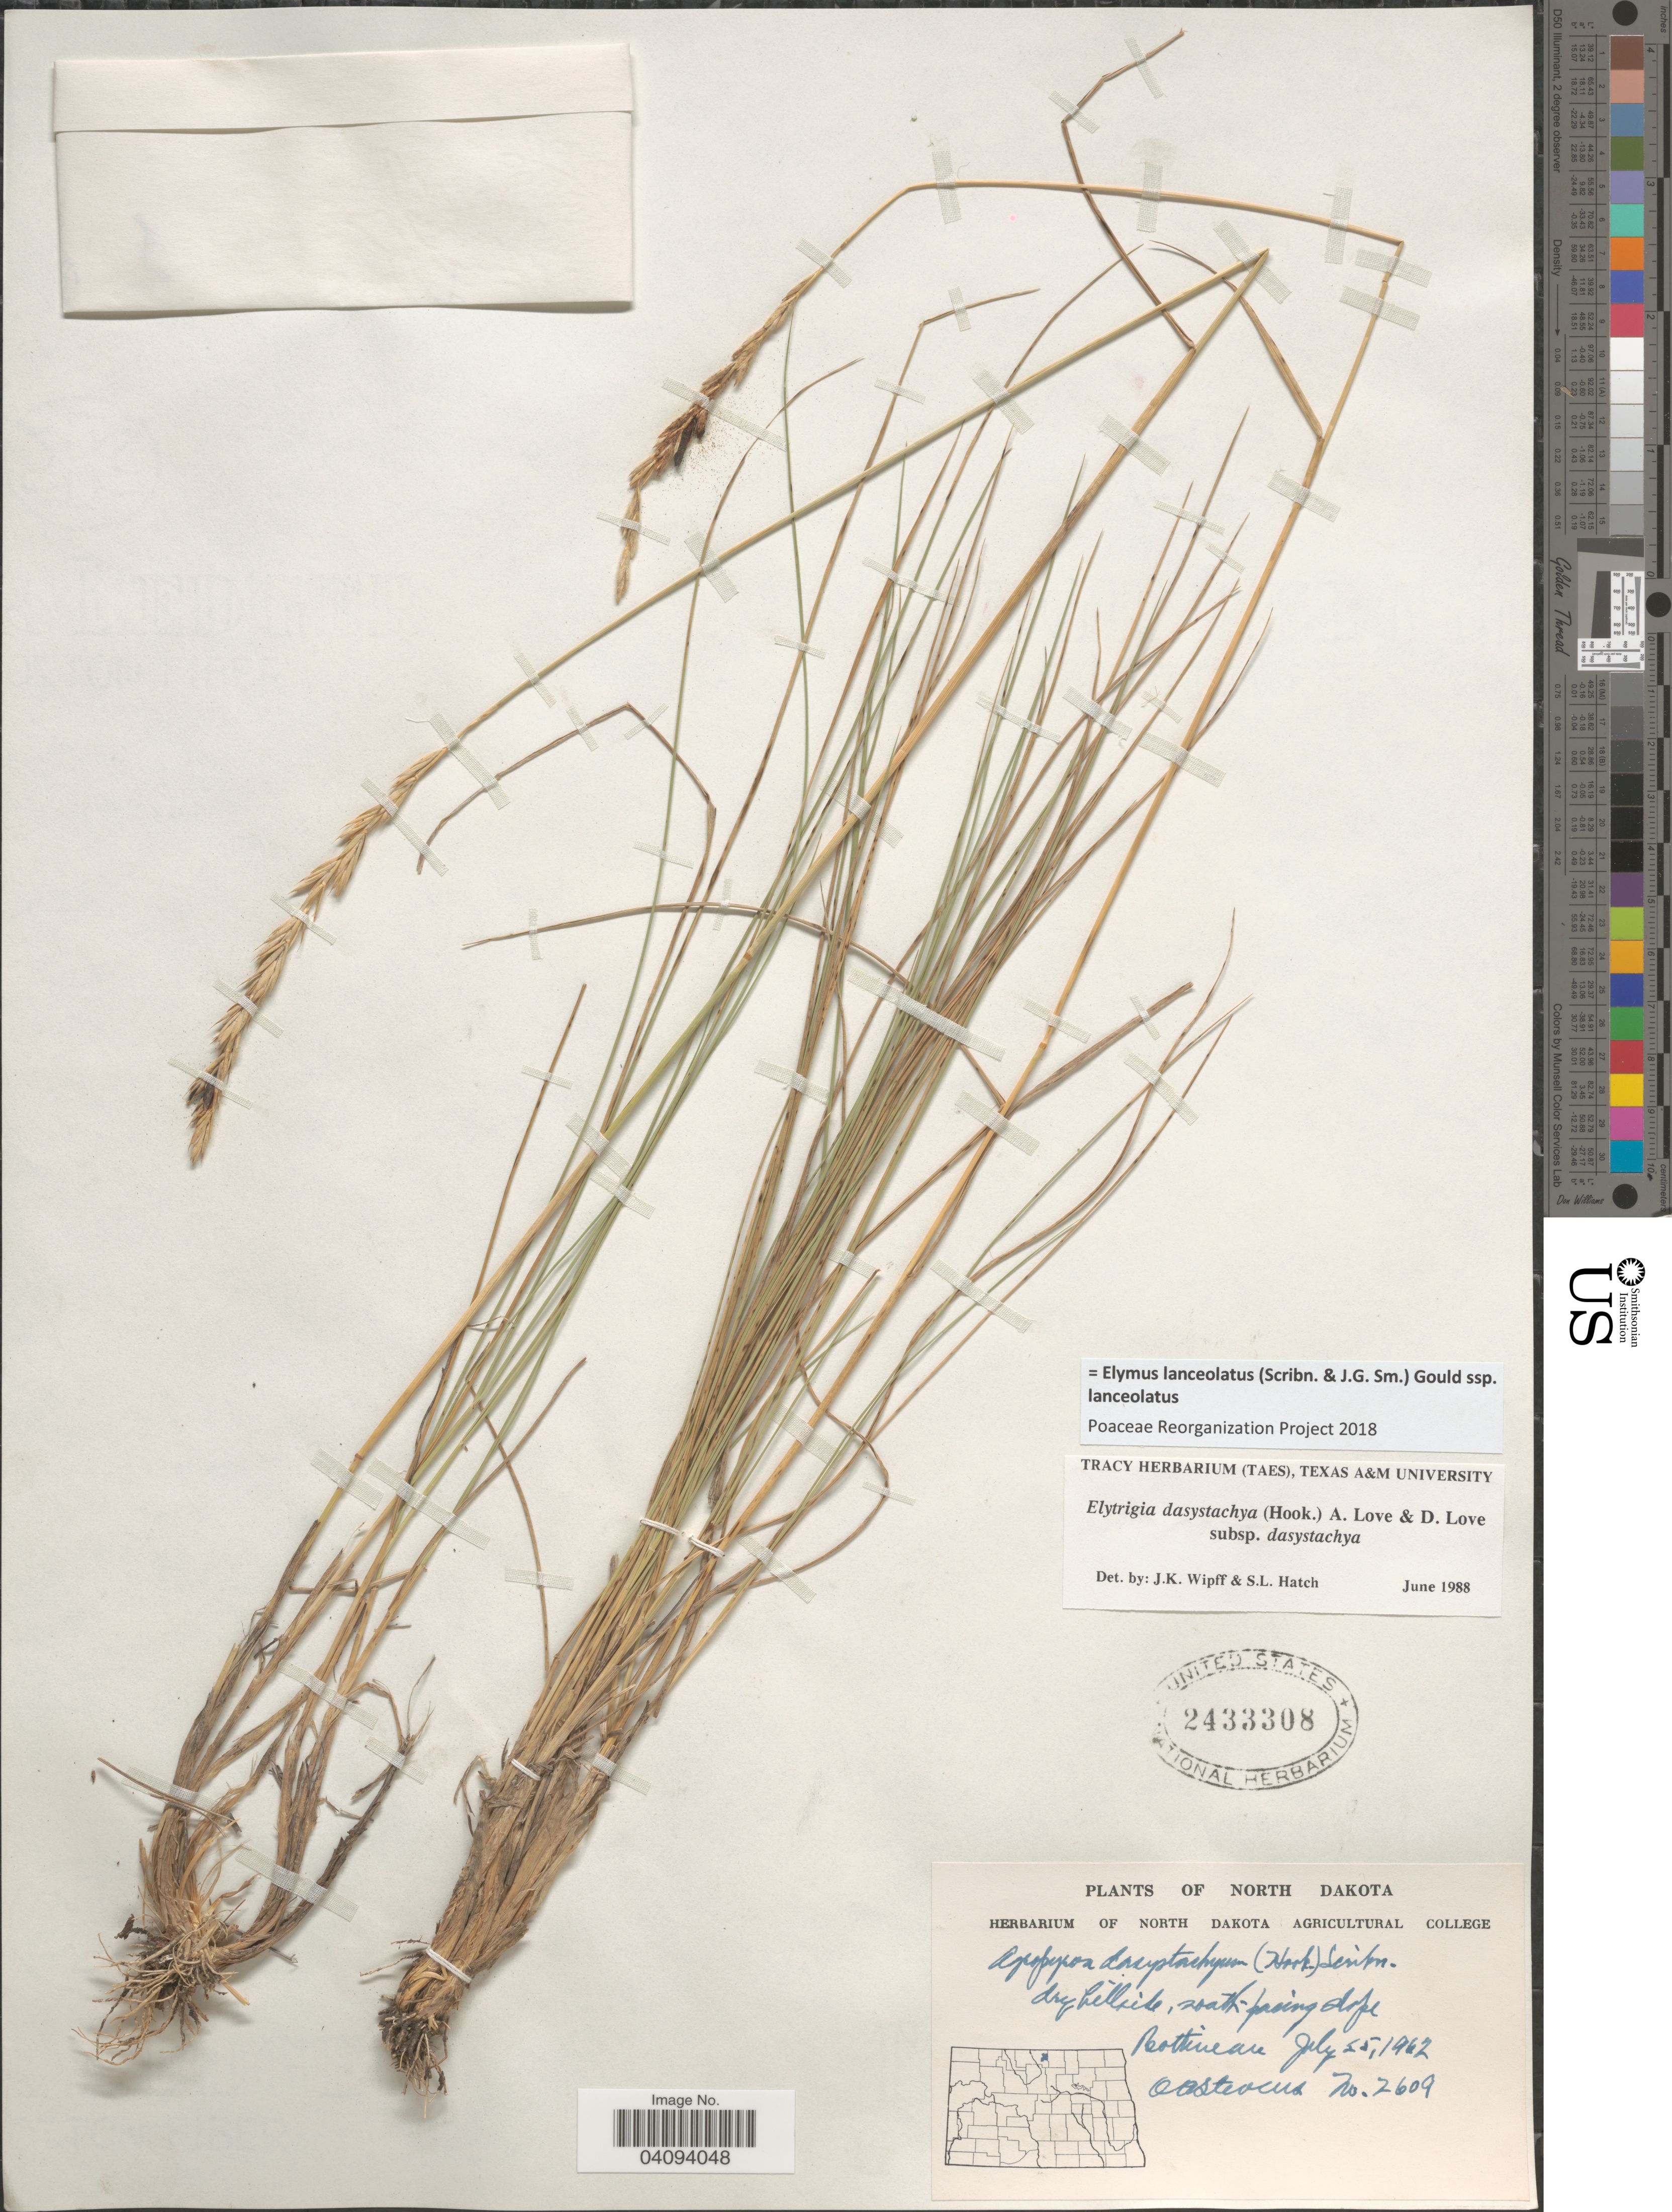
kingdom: Plantae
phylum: Tracheophyta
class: Liliopsida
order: Poales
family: Poaceae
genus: Elymus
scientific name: Elymus lanceolatus subsp. lanceolatus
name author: (Scribn. & J.G. Sm.) Gould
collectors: O. A. Stevens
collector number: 2609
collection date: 1962-07-25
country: United States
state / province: North Dakota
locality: Dry hillside, south-facing slope. Rothineau.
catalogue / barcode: US 2433308